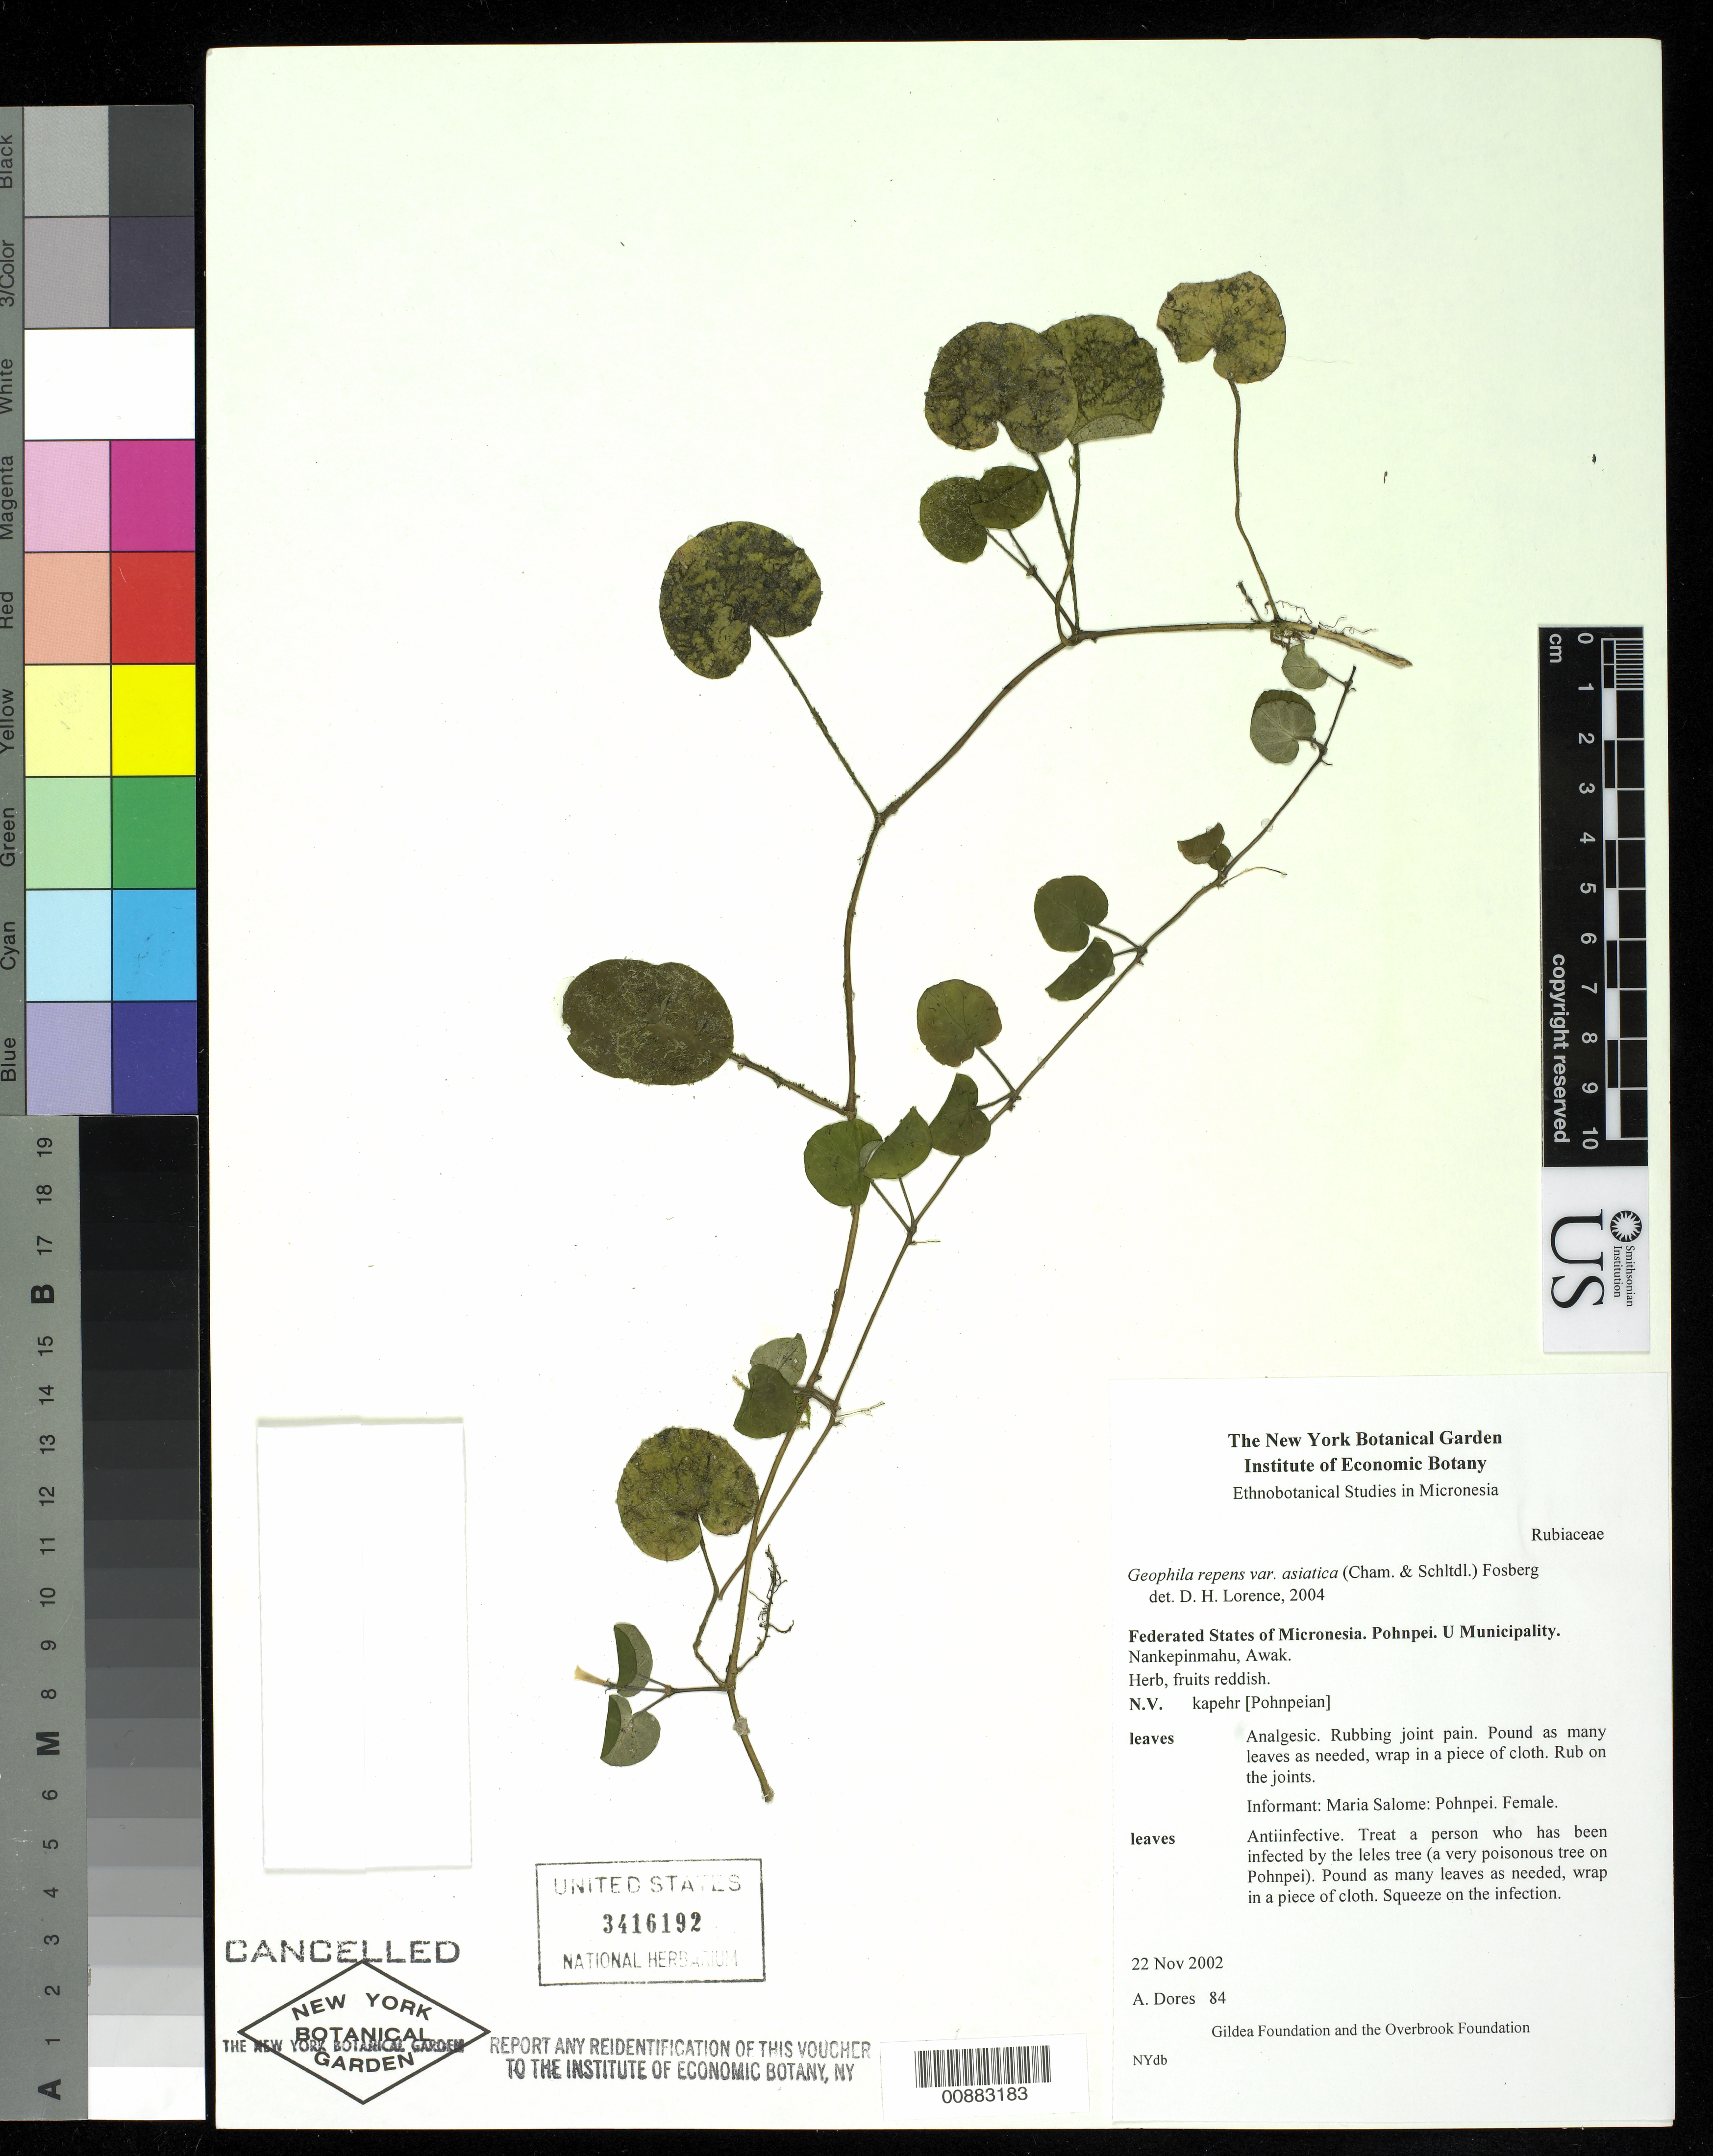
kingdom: Plantae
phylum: Tracheophyta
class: Magnoliopsida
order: Gentianales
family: Rubiaceae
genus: Geophila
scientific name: Geophila repens var. asiatica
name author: (Cham. & Schltdl.) Fosberg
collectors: A. Dores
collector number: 84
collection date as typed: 22 Nov 2002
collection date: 2002-11-22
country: Micronesia, Federated States of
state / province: Pohnpei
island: Pohnpei [Ponape]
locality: Nankepinmahu, Awak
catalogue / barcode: US 3416192